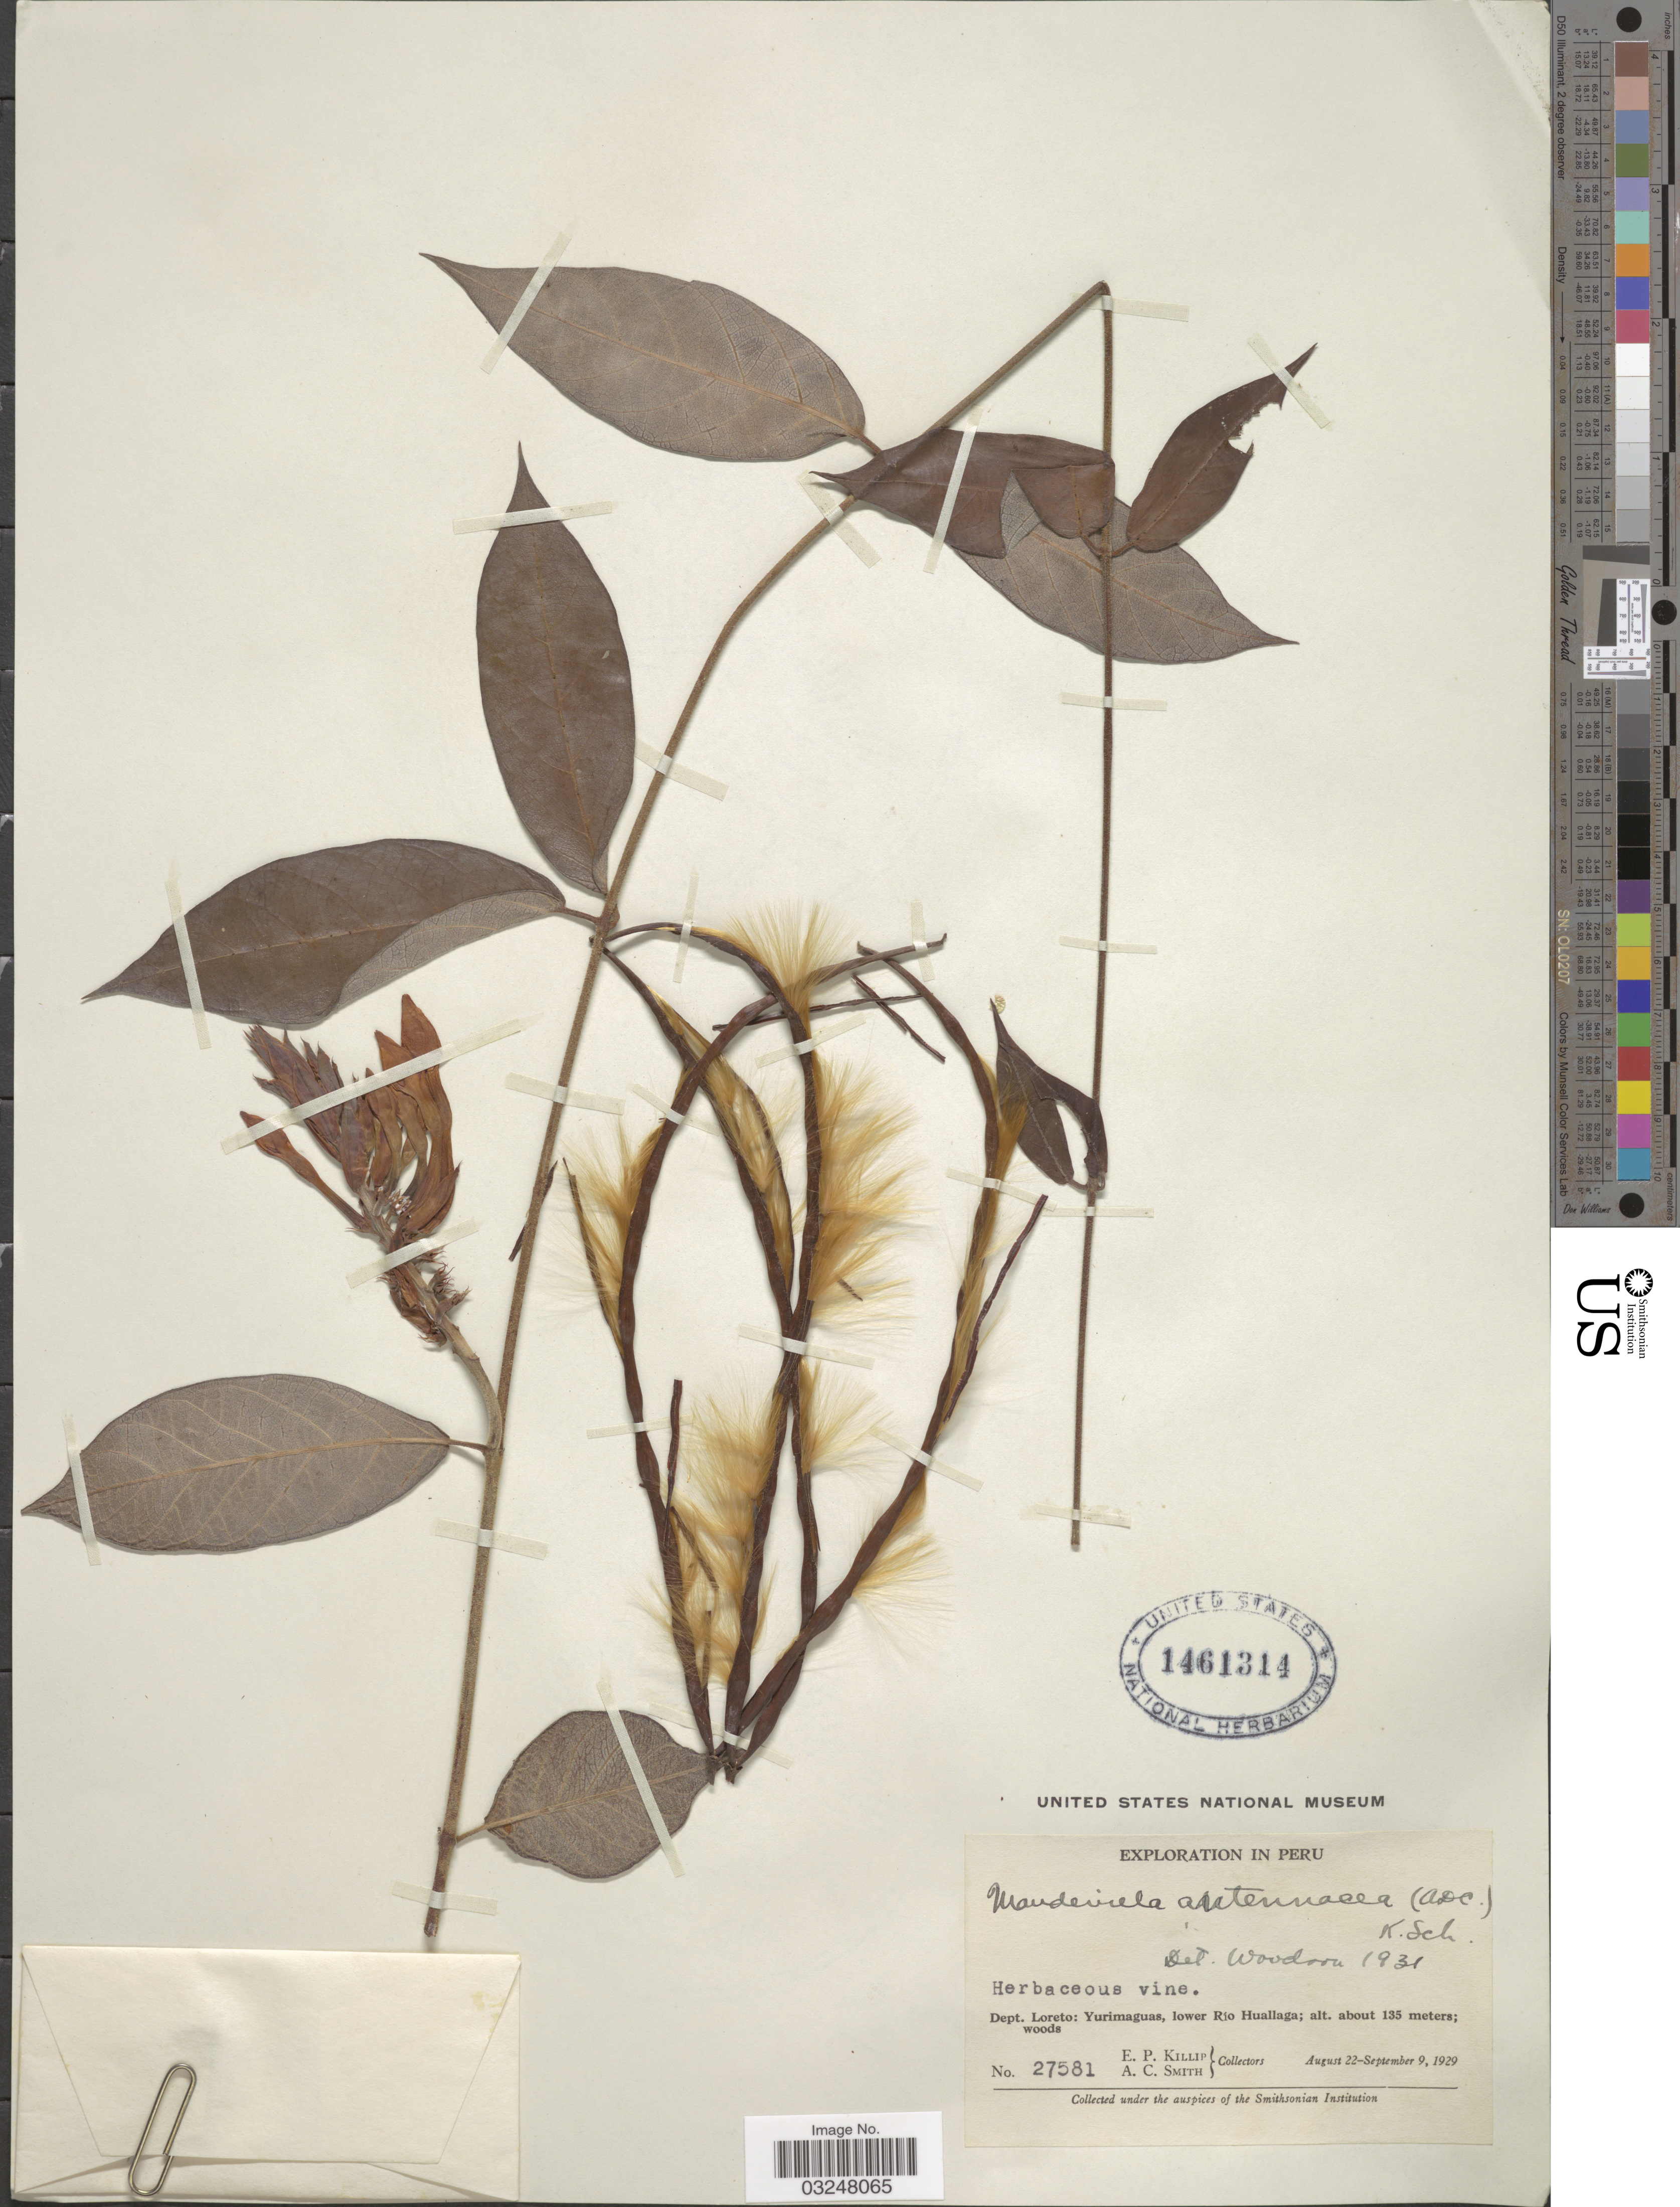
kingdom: Plantae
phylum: Tracheophyta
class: Magnoliopsida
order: Gentianales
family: Apocynaceae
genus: Mandevilla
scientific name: Mandevilla rugellosa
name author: (Rich.) L. Allorge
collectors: E. P. Killip & A. C. Smith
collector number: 27581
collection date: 1929-08-22/1929-09-09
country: Peru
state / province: Loreto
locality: Dept. Loreto: Yurimaguas, lower Río Huallaga.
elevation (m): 135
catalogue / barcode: US 1461314